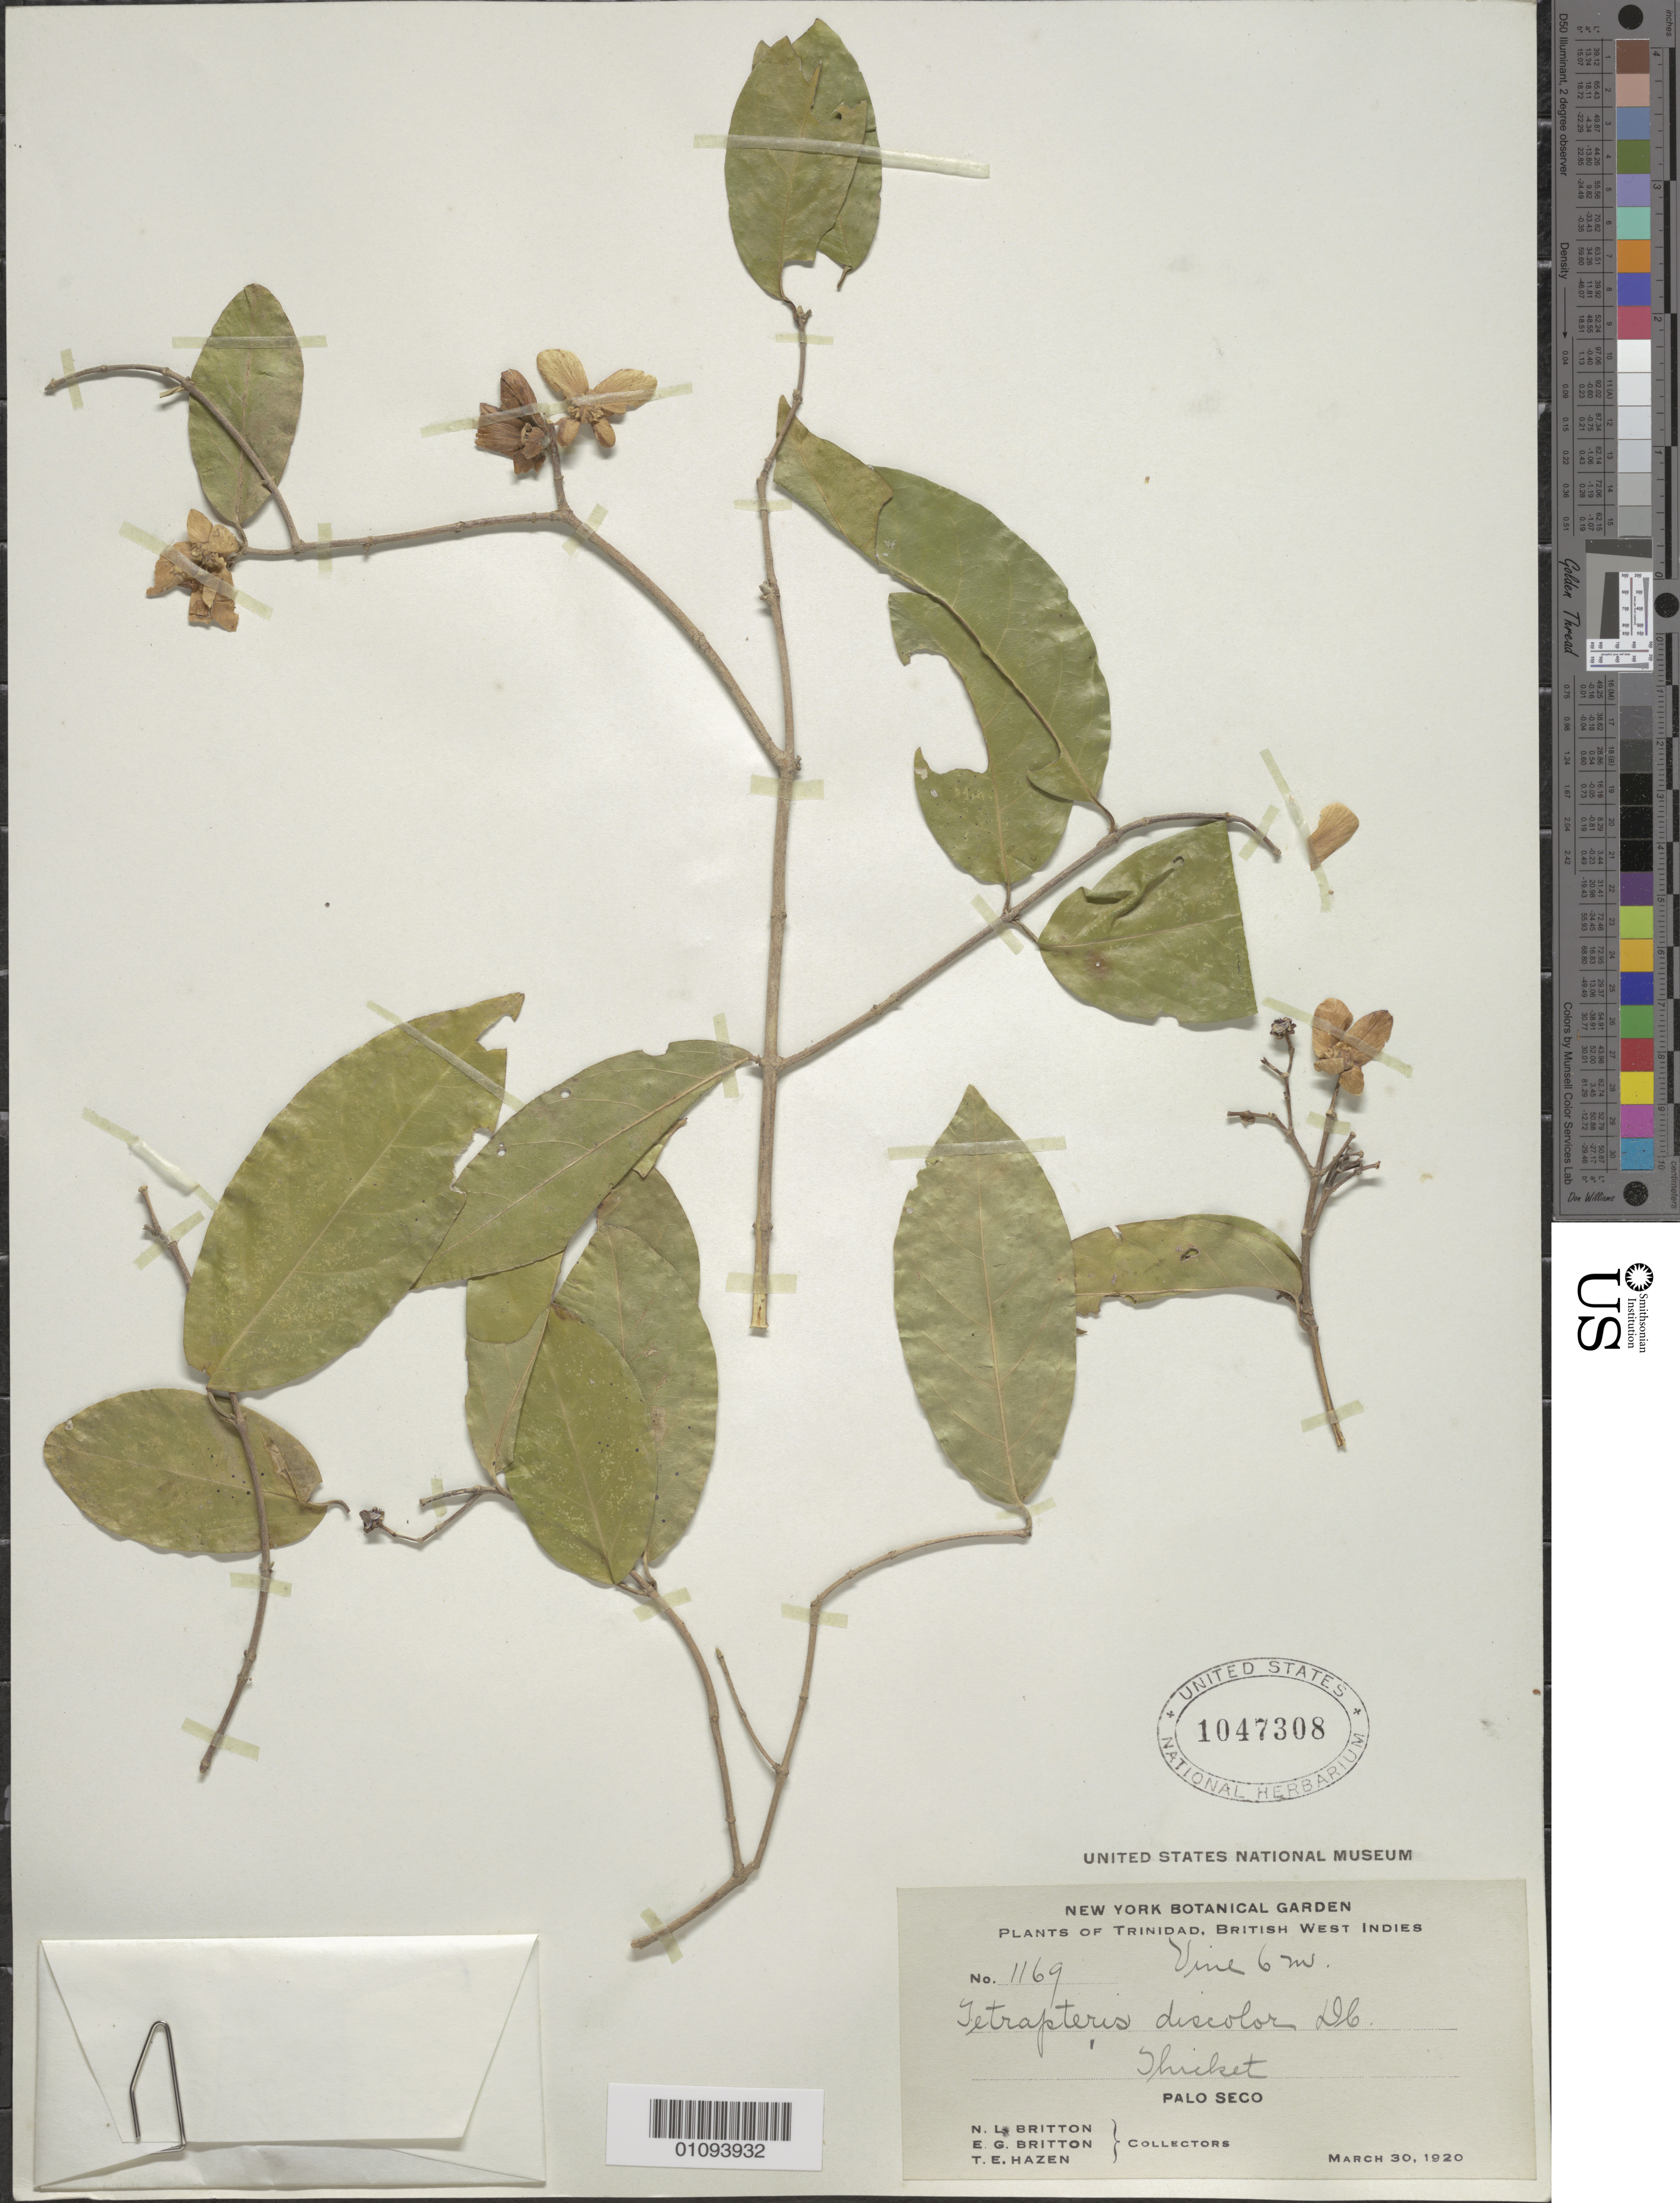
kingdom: Plantae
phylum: Tracheophyta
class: Magnoliopsida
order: Malpighiales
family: Malpighiaceae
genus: Tetrapterys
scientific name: Tetrapterys discolor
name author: (G. Mey.) DC.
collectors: N. Britton, E. G. Britton & T. E. Hazen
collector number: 1169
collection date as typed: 30 Mar 1920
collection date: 1920-03-30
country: Trinidad and Tobago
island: Trinidad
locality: Palo Seco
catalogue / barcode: US 1047308